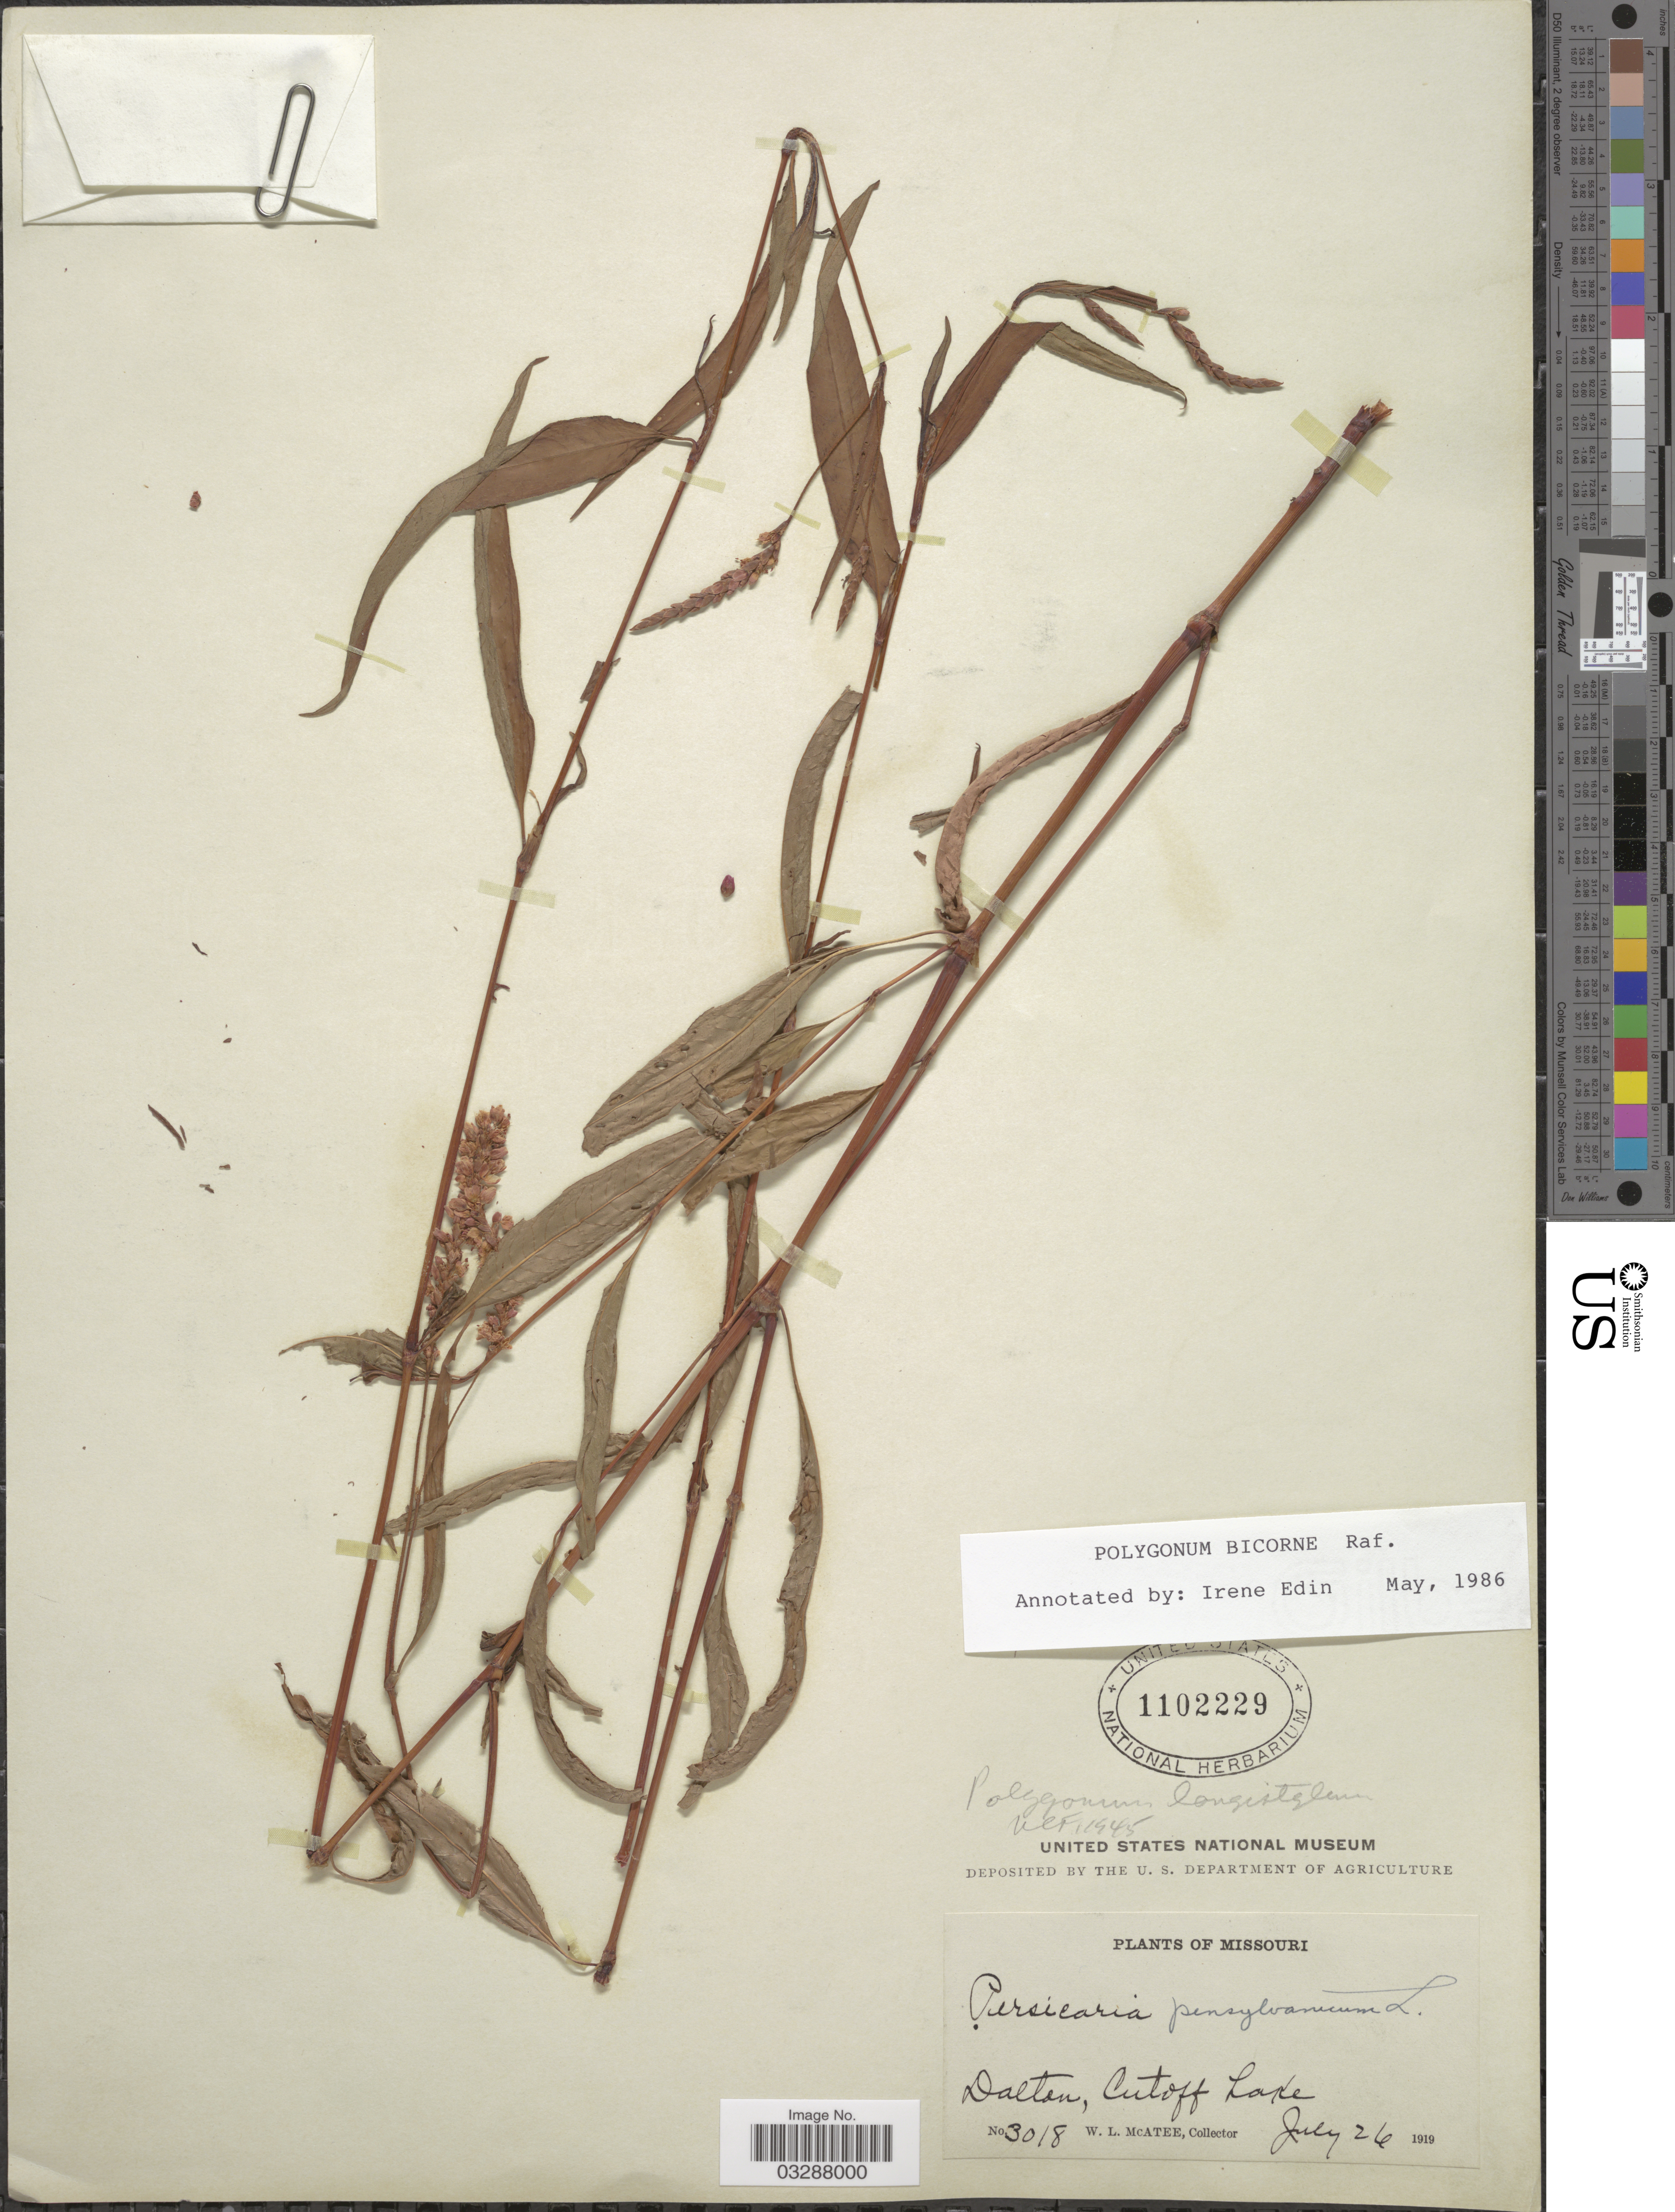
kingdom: Plantae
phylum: Tracheophyta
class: Magnoliopsida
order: Caryophyllales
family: Polygonaceae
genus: Persicaria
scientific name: Persicaria bicornis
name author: (Raf.) Nieuwl.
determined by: Atha, D. E.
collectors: W. McAtee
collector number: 3018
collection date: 1919-07-26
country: United States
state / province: Missouri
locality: Dalton, Cutoff Lake.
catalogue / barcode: US 1102229